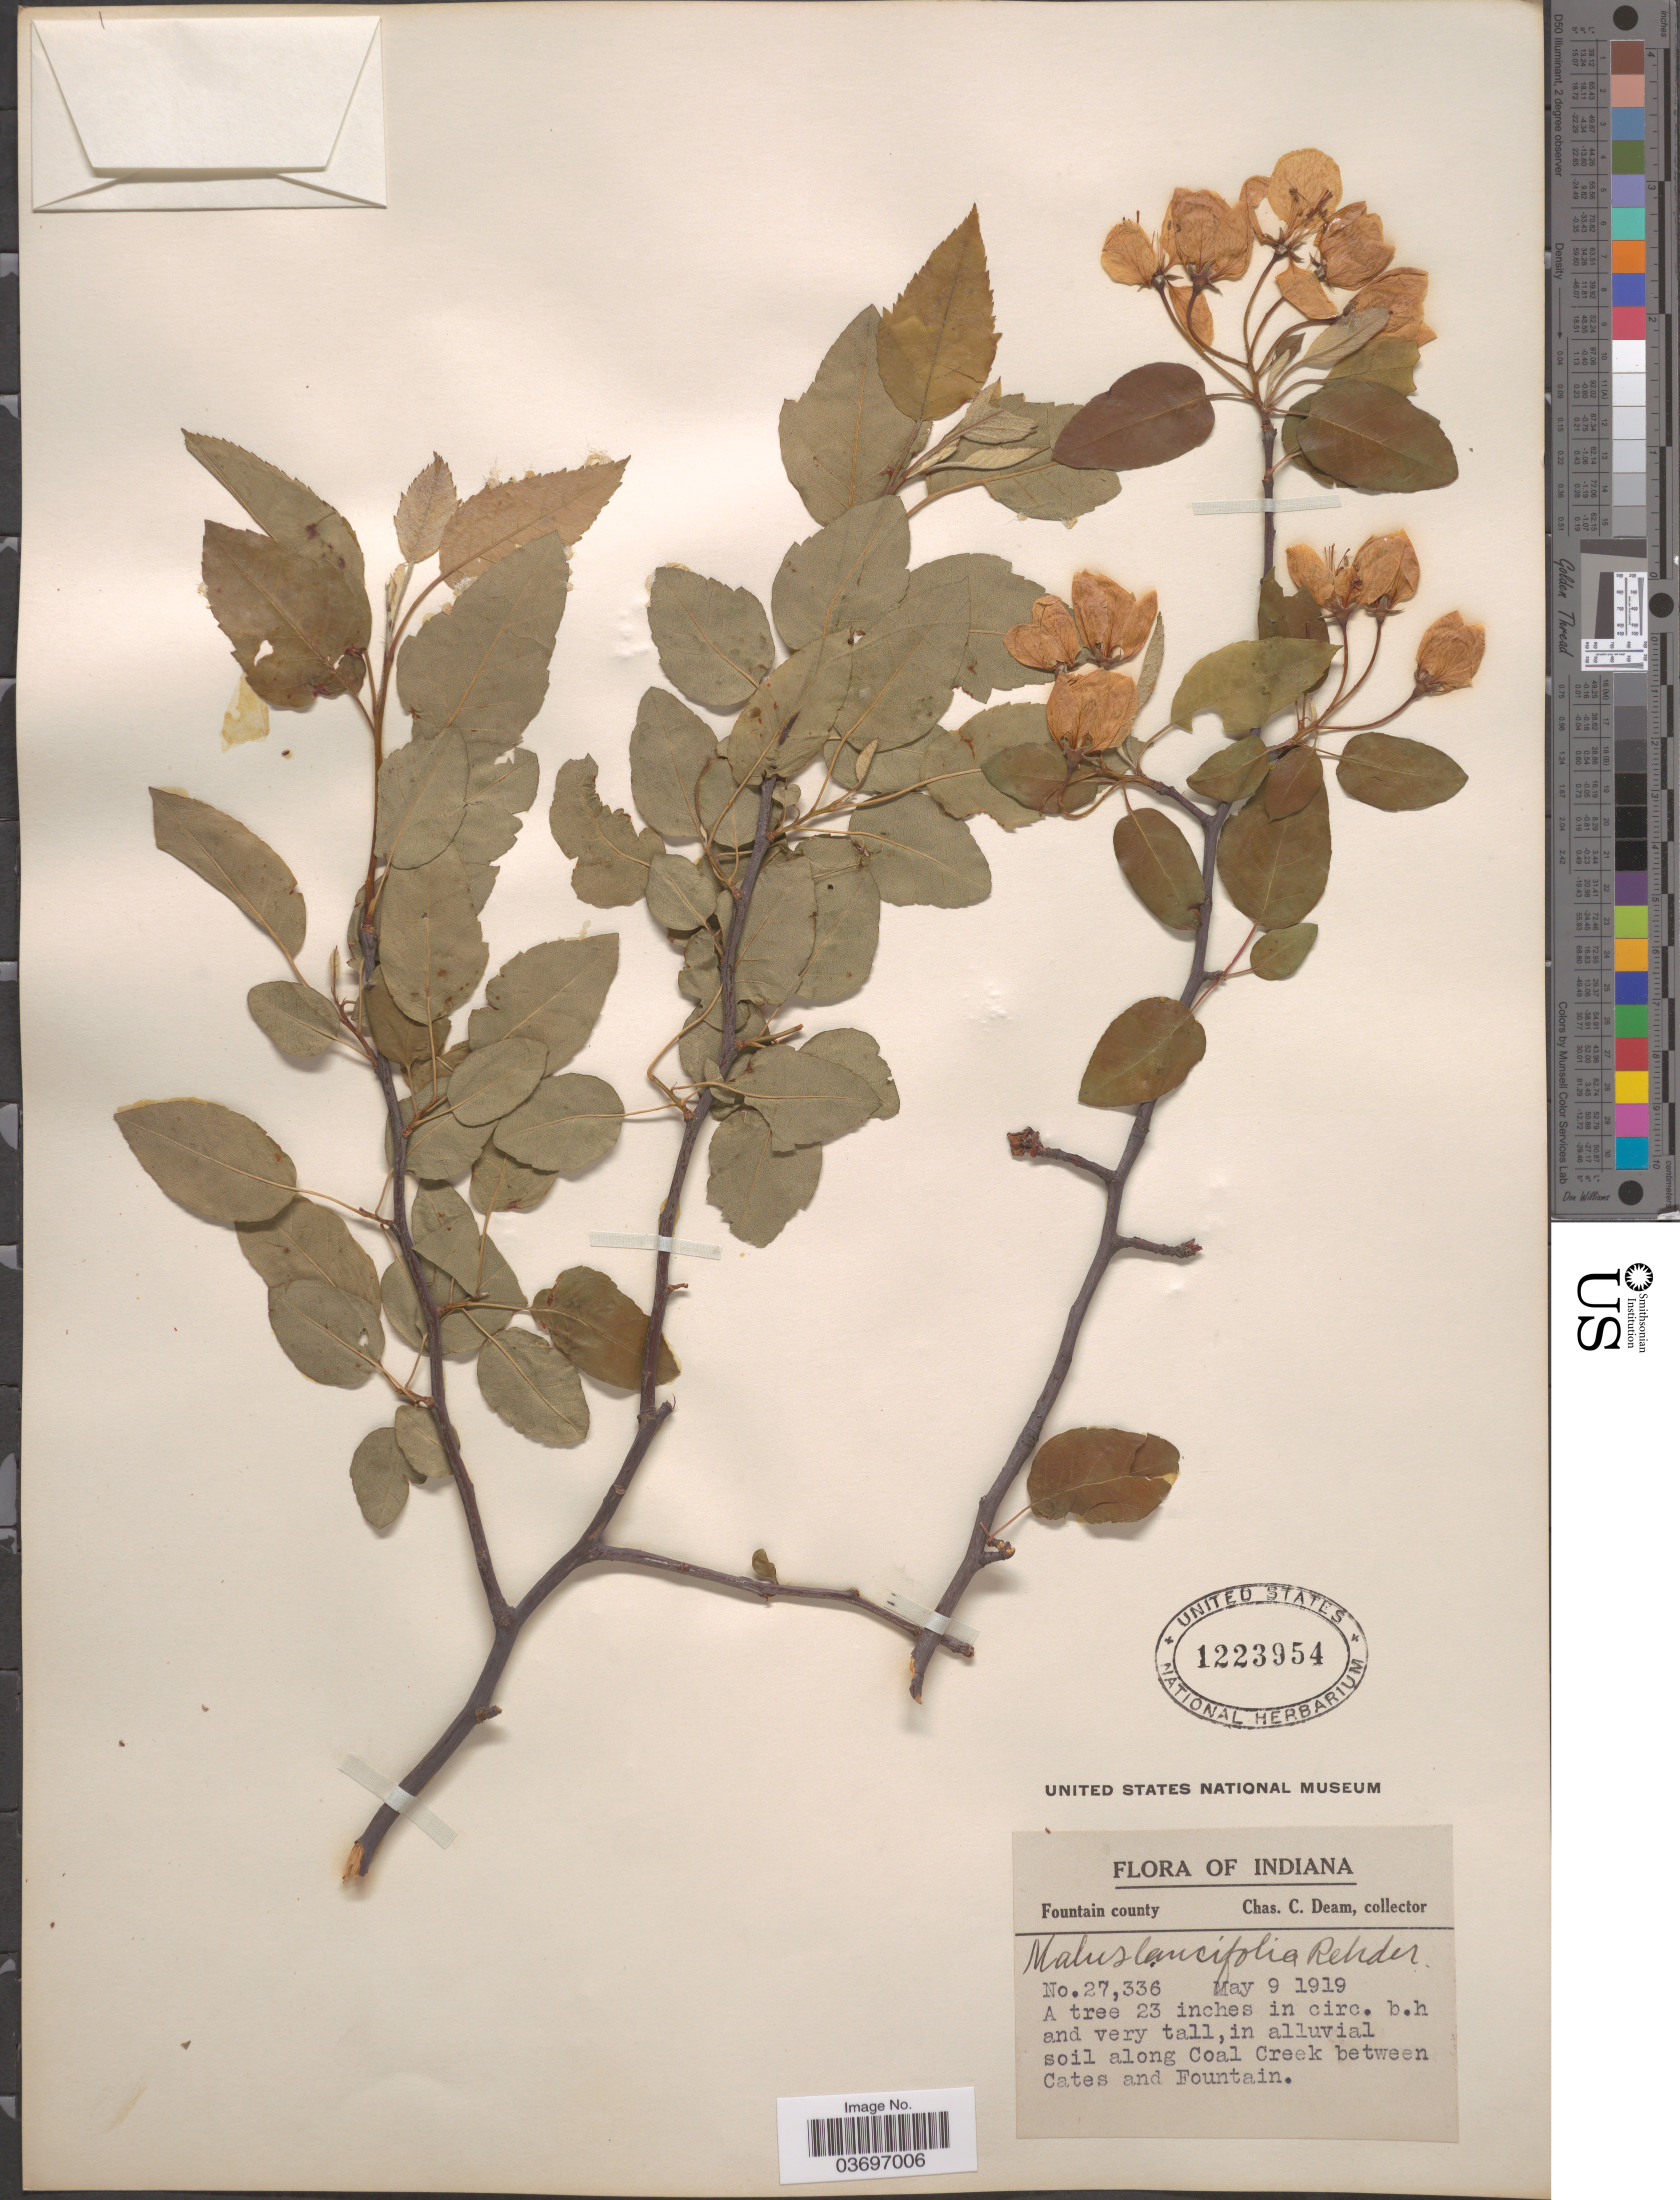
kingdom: Plantae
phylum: Tracheophyta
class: Magnoliopsida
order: Rosales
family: Rosaceae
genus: Malus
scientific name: Malus lancifolia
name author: Rehder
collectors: C. C. Deam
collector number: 27336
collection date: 1919-05-09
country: United States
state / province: Indiana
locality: Fountain County. Along Coal Creek between Cates and Fountain.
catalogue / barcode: US 1223954